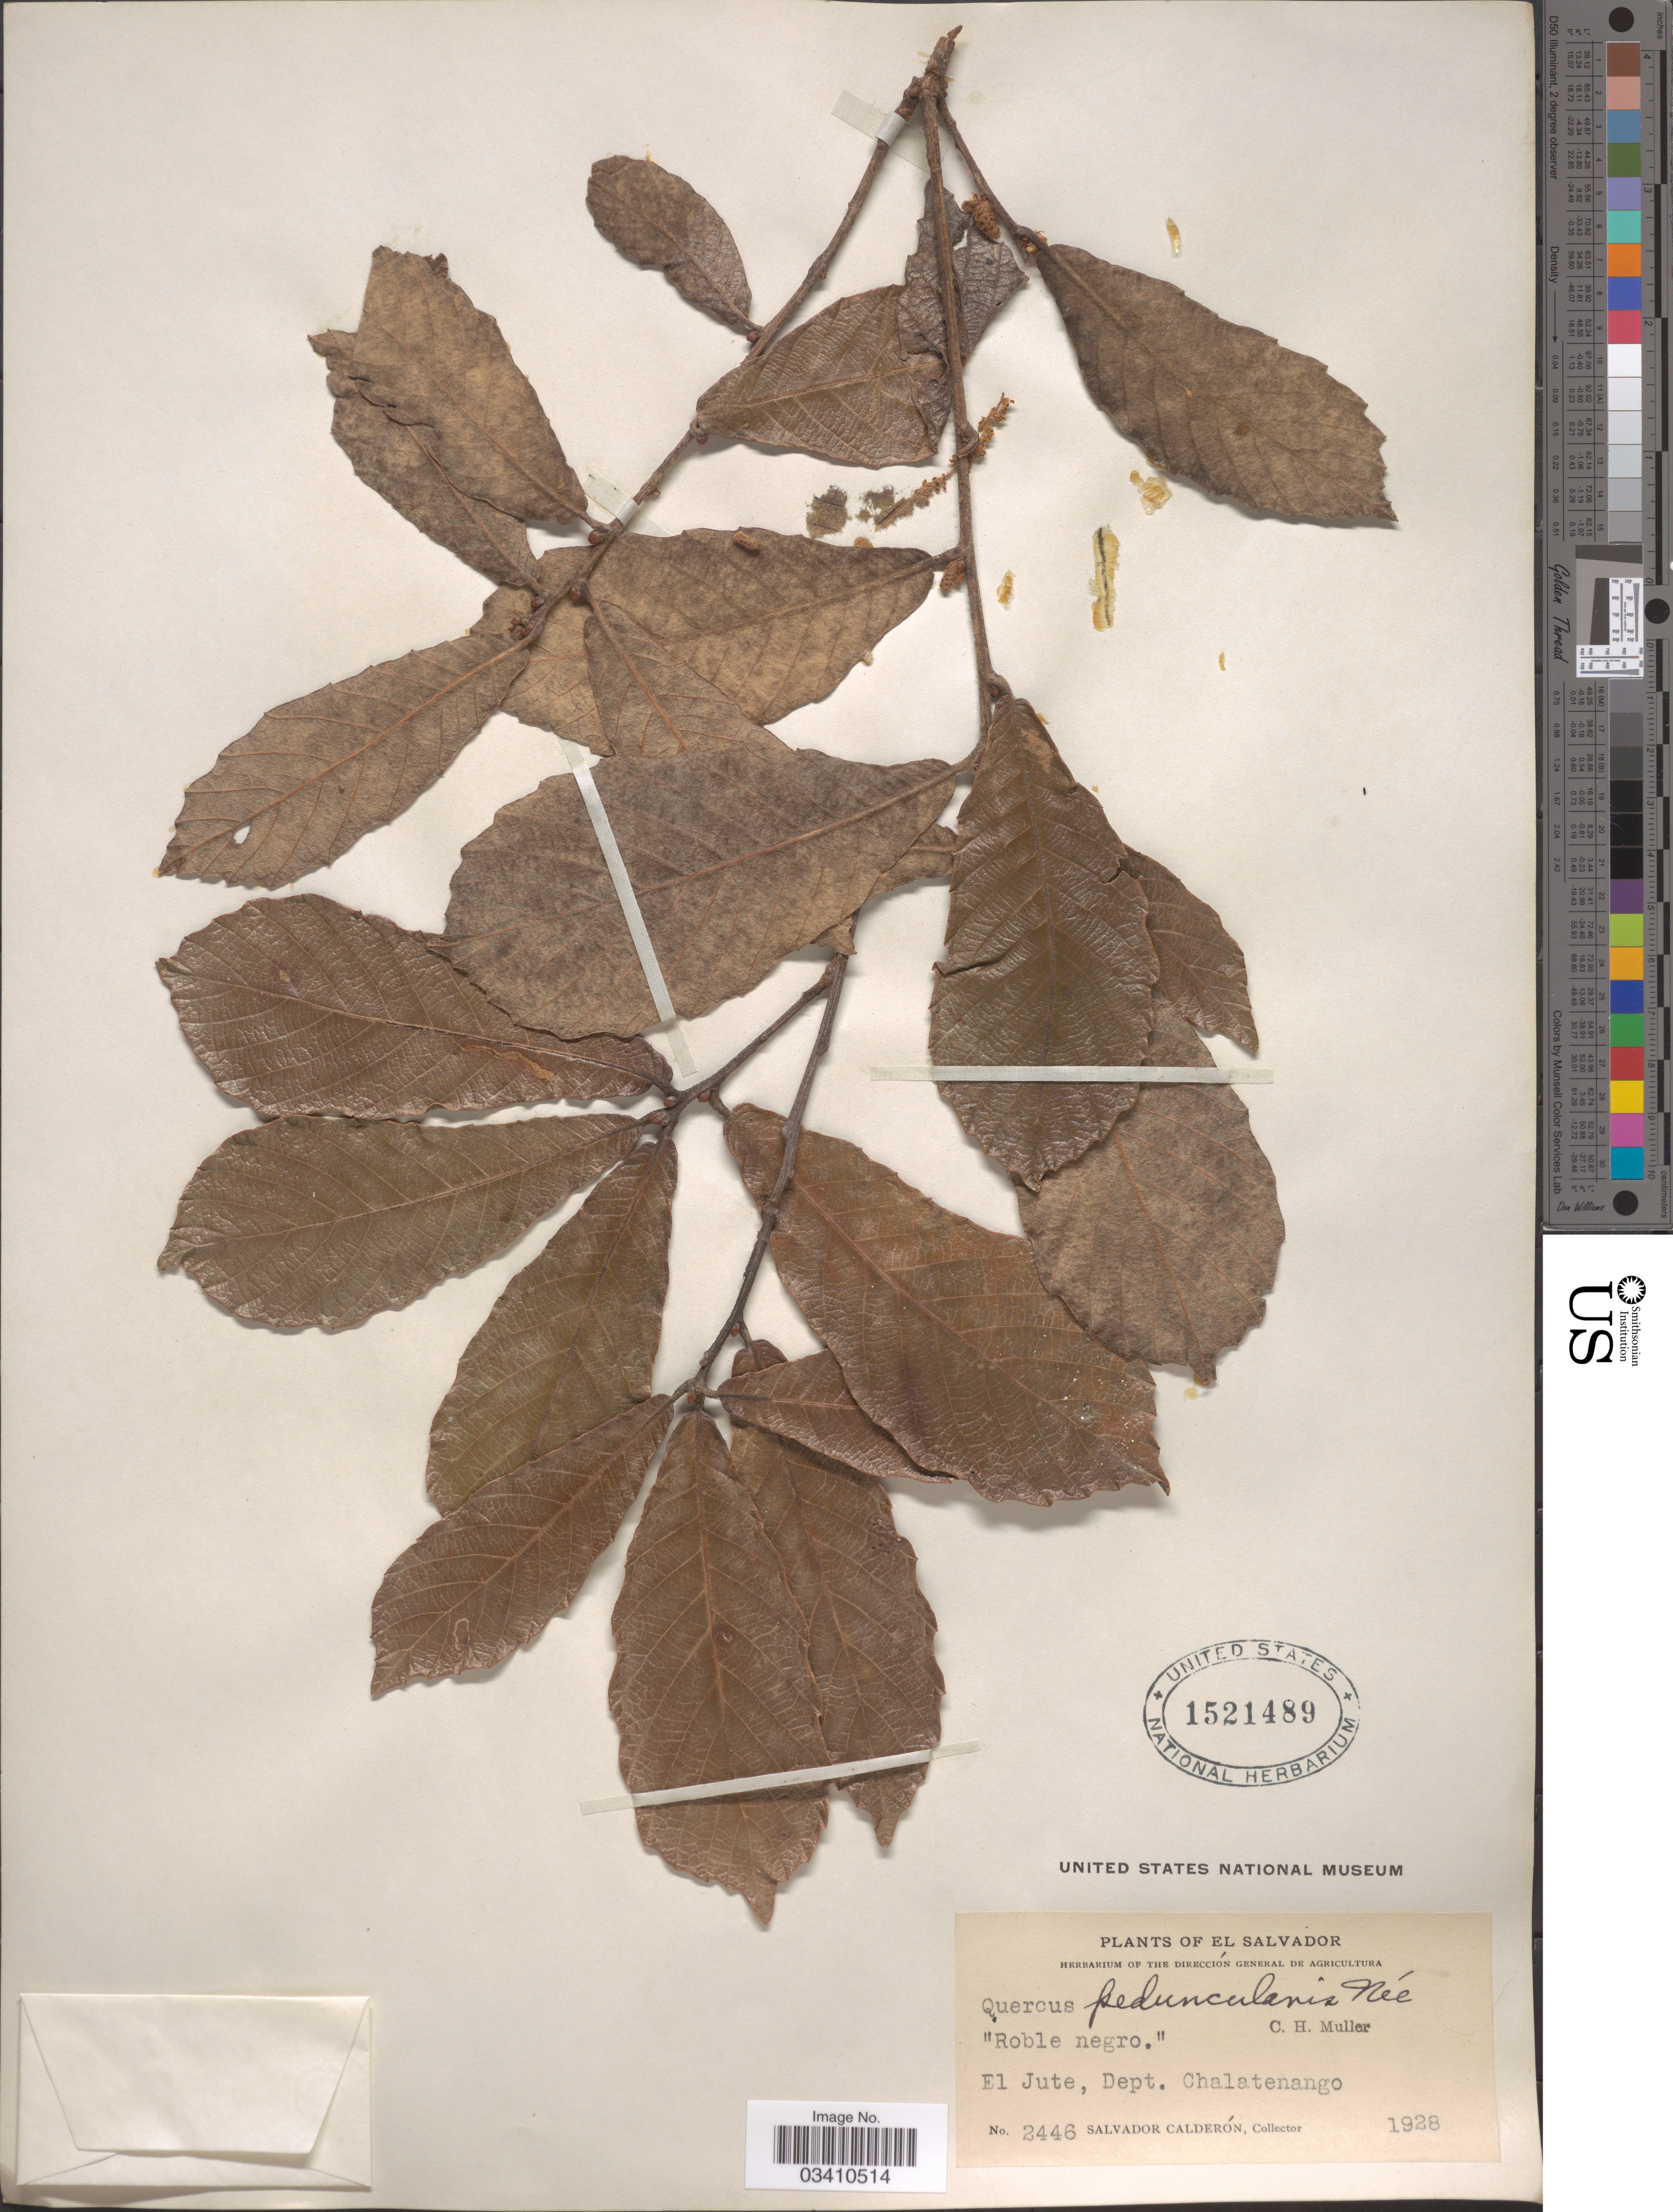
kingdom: Plantae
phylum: Tracheophyta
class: Magnoliopsida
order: Fagales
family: Fagaceae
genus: Quercus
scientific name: Quercus peduncularis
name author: Née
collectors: S. Calderón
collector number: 2446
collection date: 1928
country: El Salvador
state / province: Chalatenango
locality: El Jute, Dept. Chalatenango.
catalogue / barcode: US 1521489